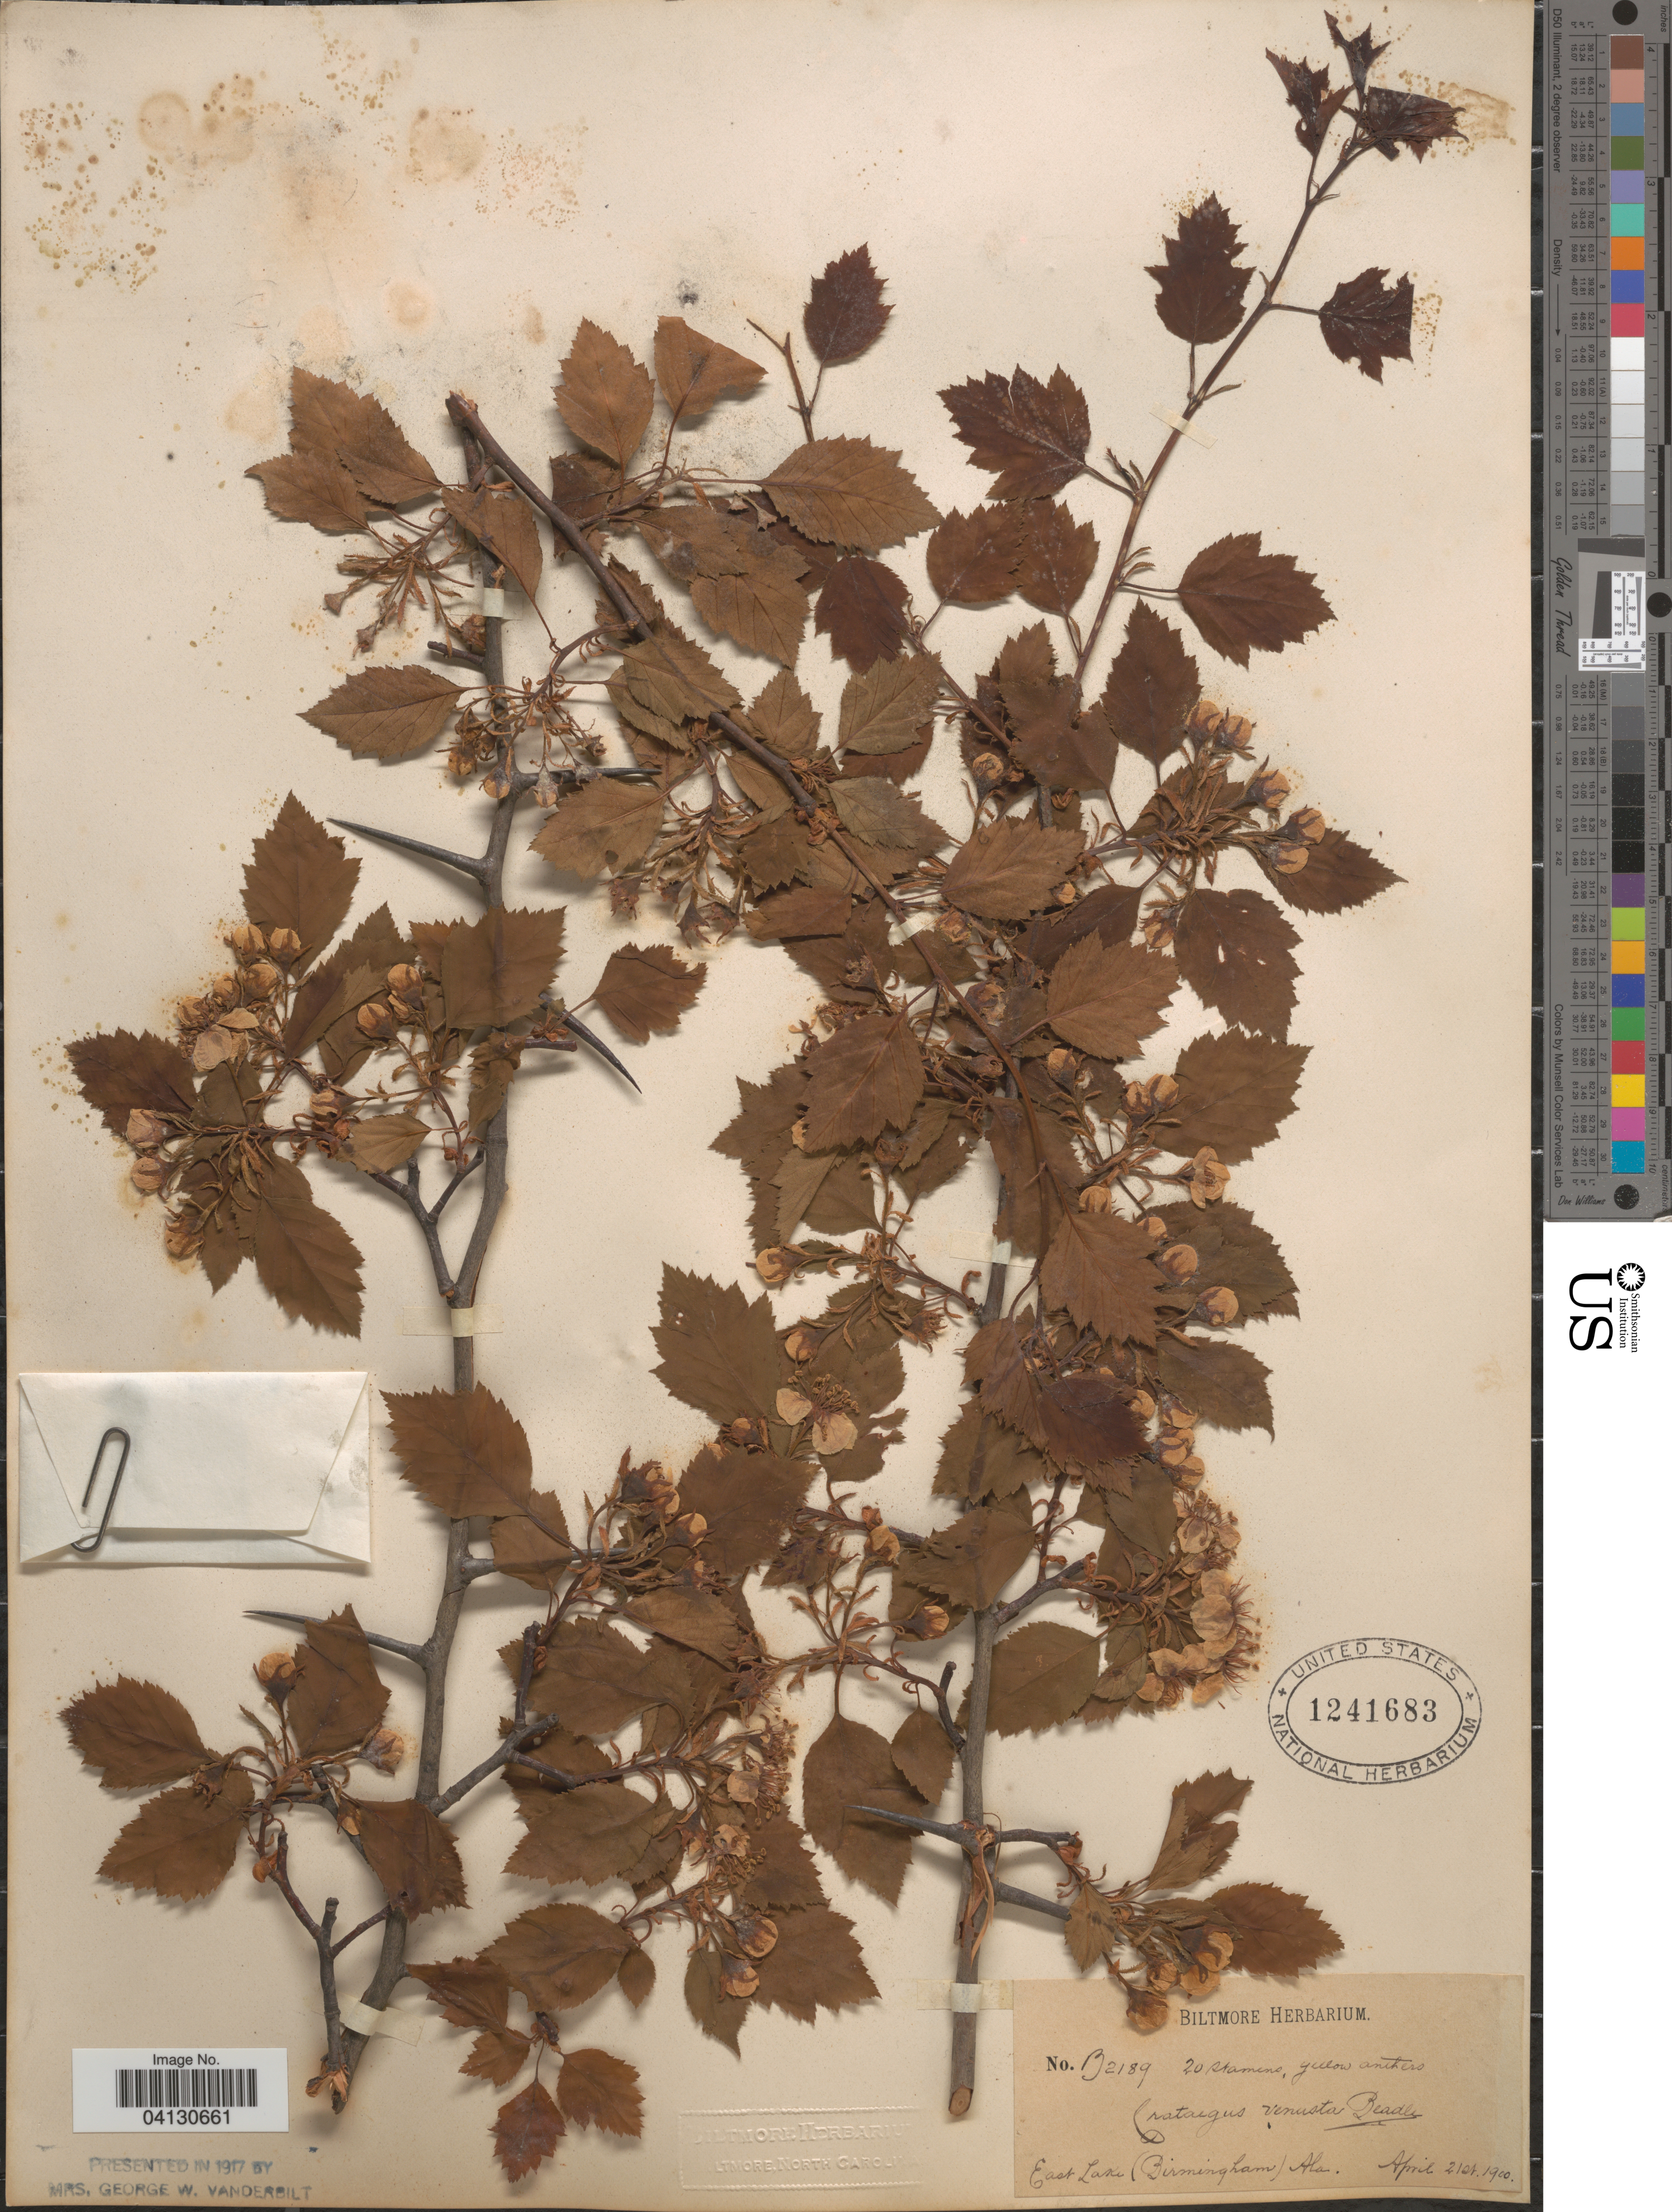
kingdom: Plantae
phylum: Tracheophyta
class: Magnoliopsida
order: Rosales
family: Rosaceae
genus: Crataegus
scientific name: Crataegus venusta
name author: Beadle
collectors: ex herb. Biltmore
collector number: B2189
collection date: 1900-04-21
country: United States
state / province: Alabama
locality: East Lake (Birmingham).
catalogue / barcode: US 1241683